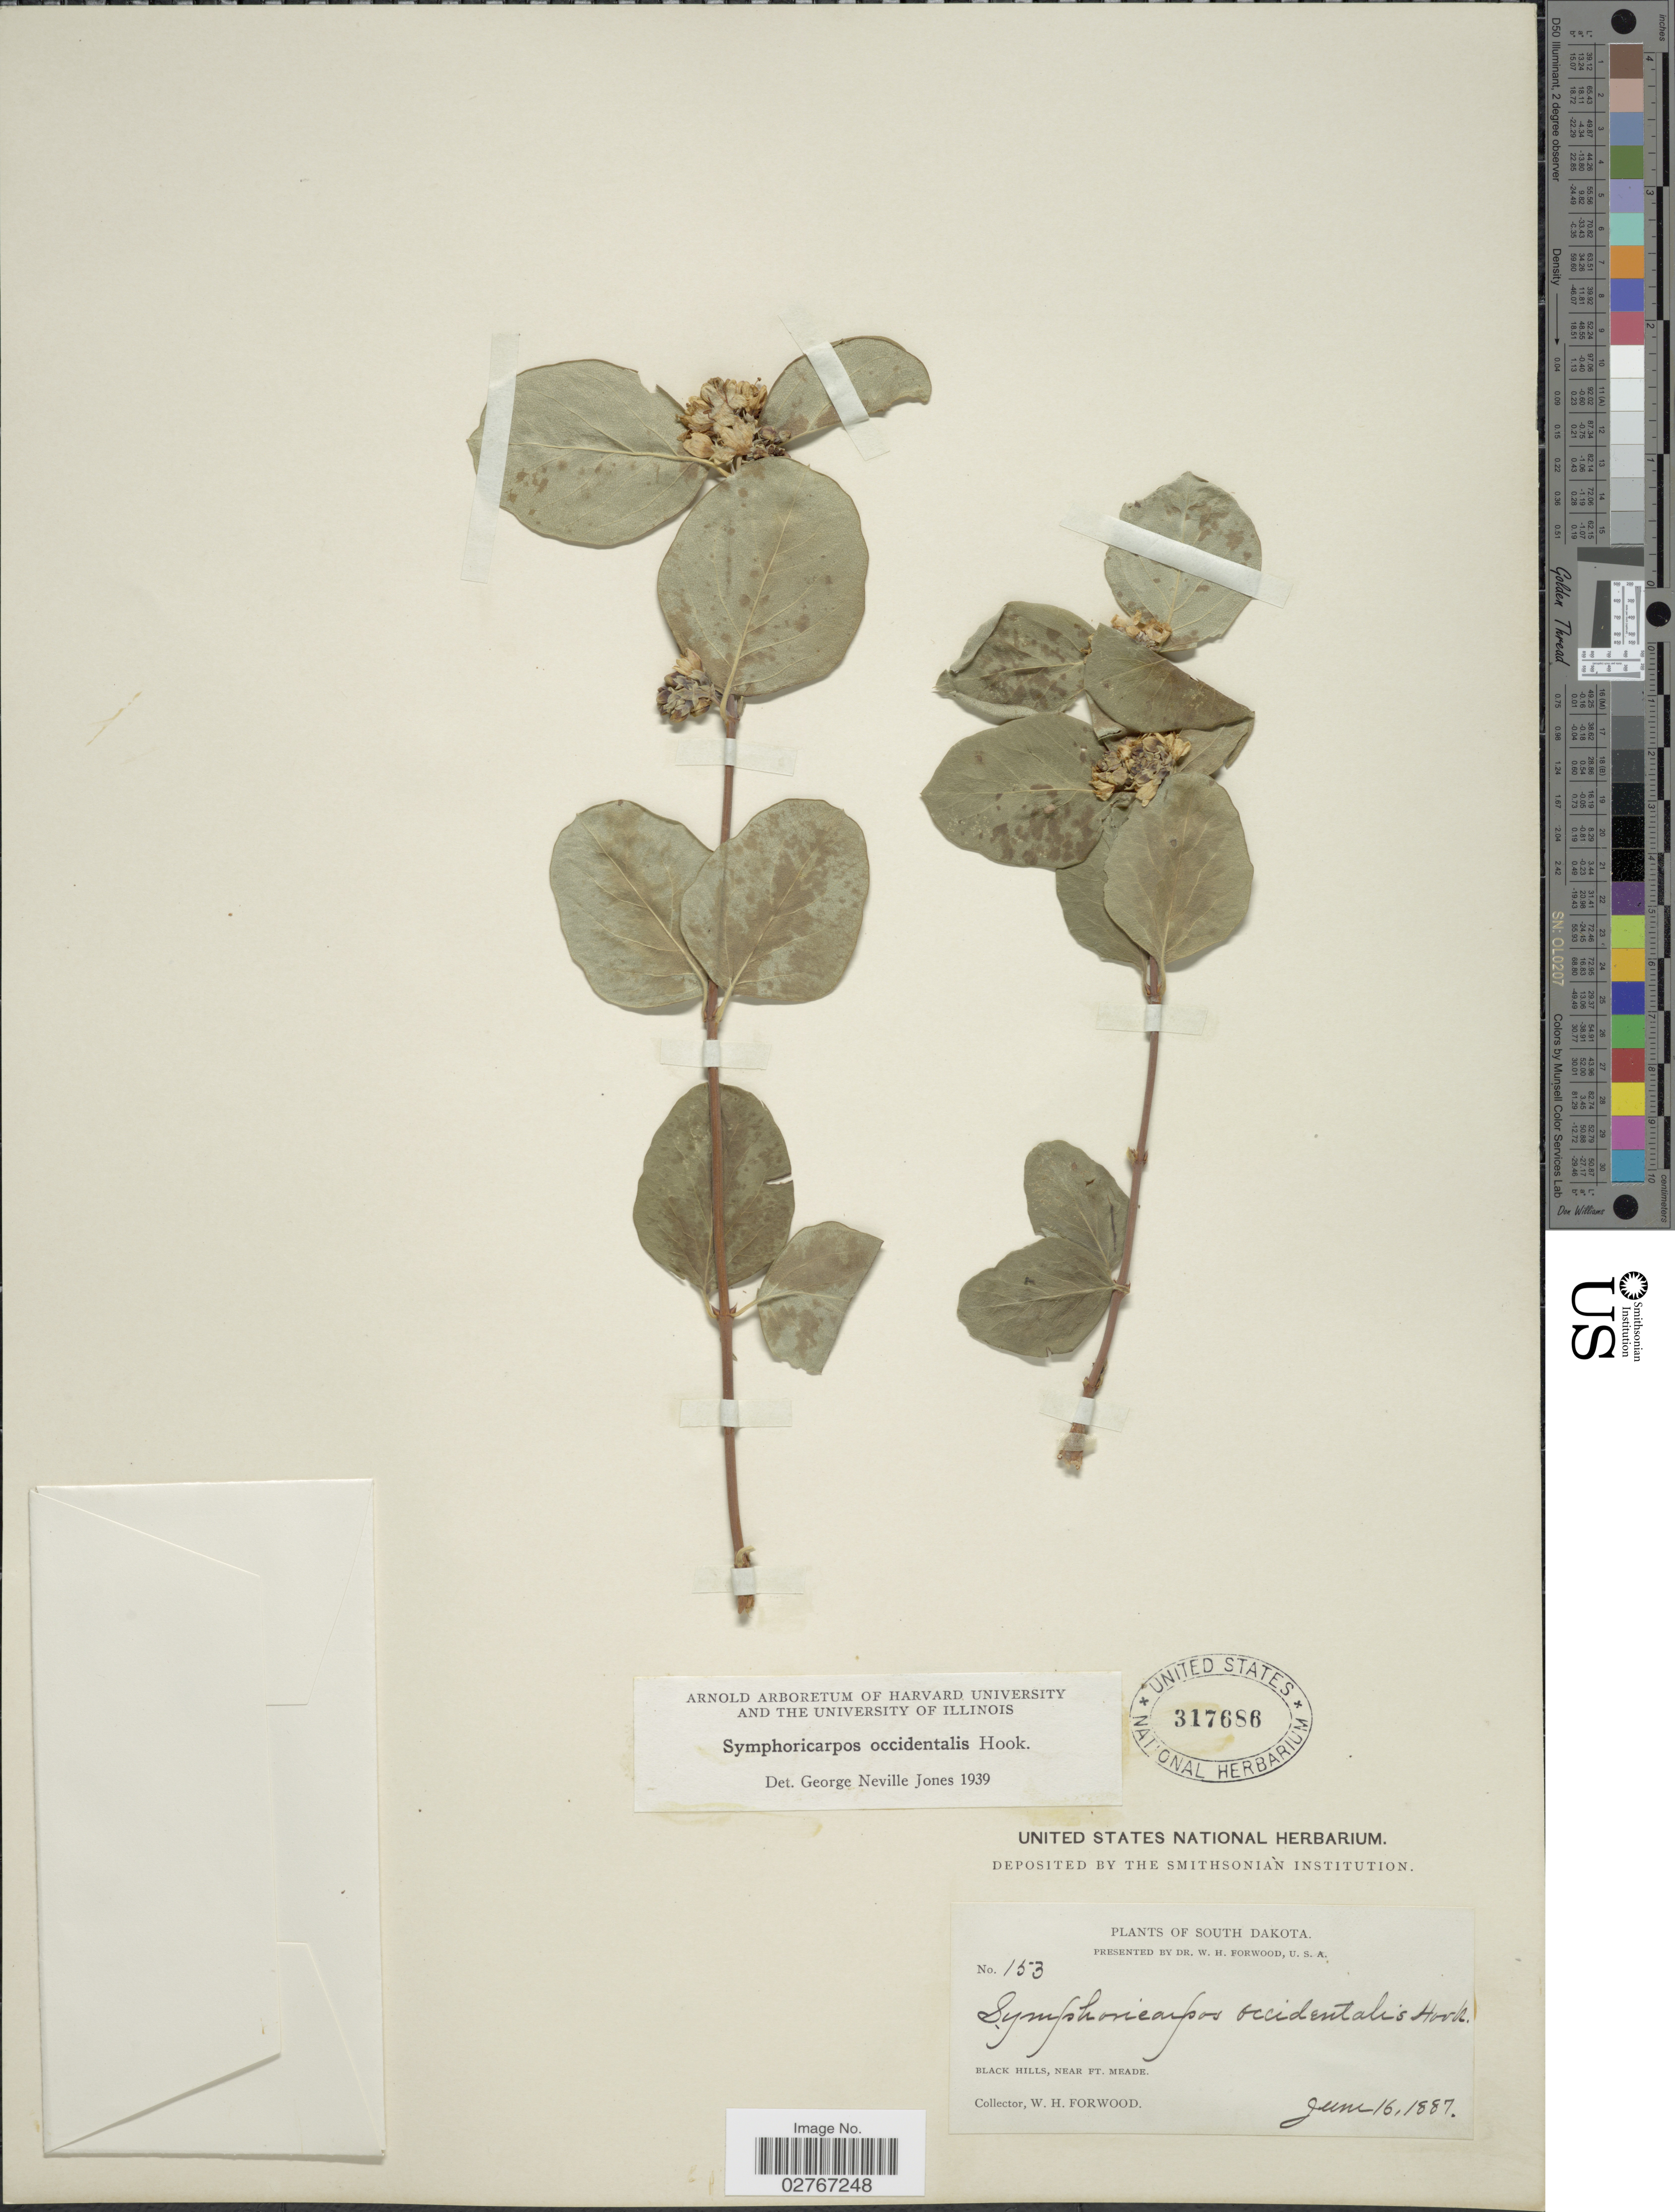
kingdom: Plantae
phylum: Tracheophyta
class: Magnoliopsida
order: Dipsacales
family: Caprifoliaceae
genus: Symphoricarpos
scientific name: Symphoricarpos occidentalis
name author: (R. Br.) Hook.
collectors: W. Forwood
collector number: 153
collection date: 1887-06-16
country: United States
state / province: South Dakota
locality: Black Hills, near Ft. Meade.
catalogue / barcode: US 317686